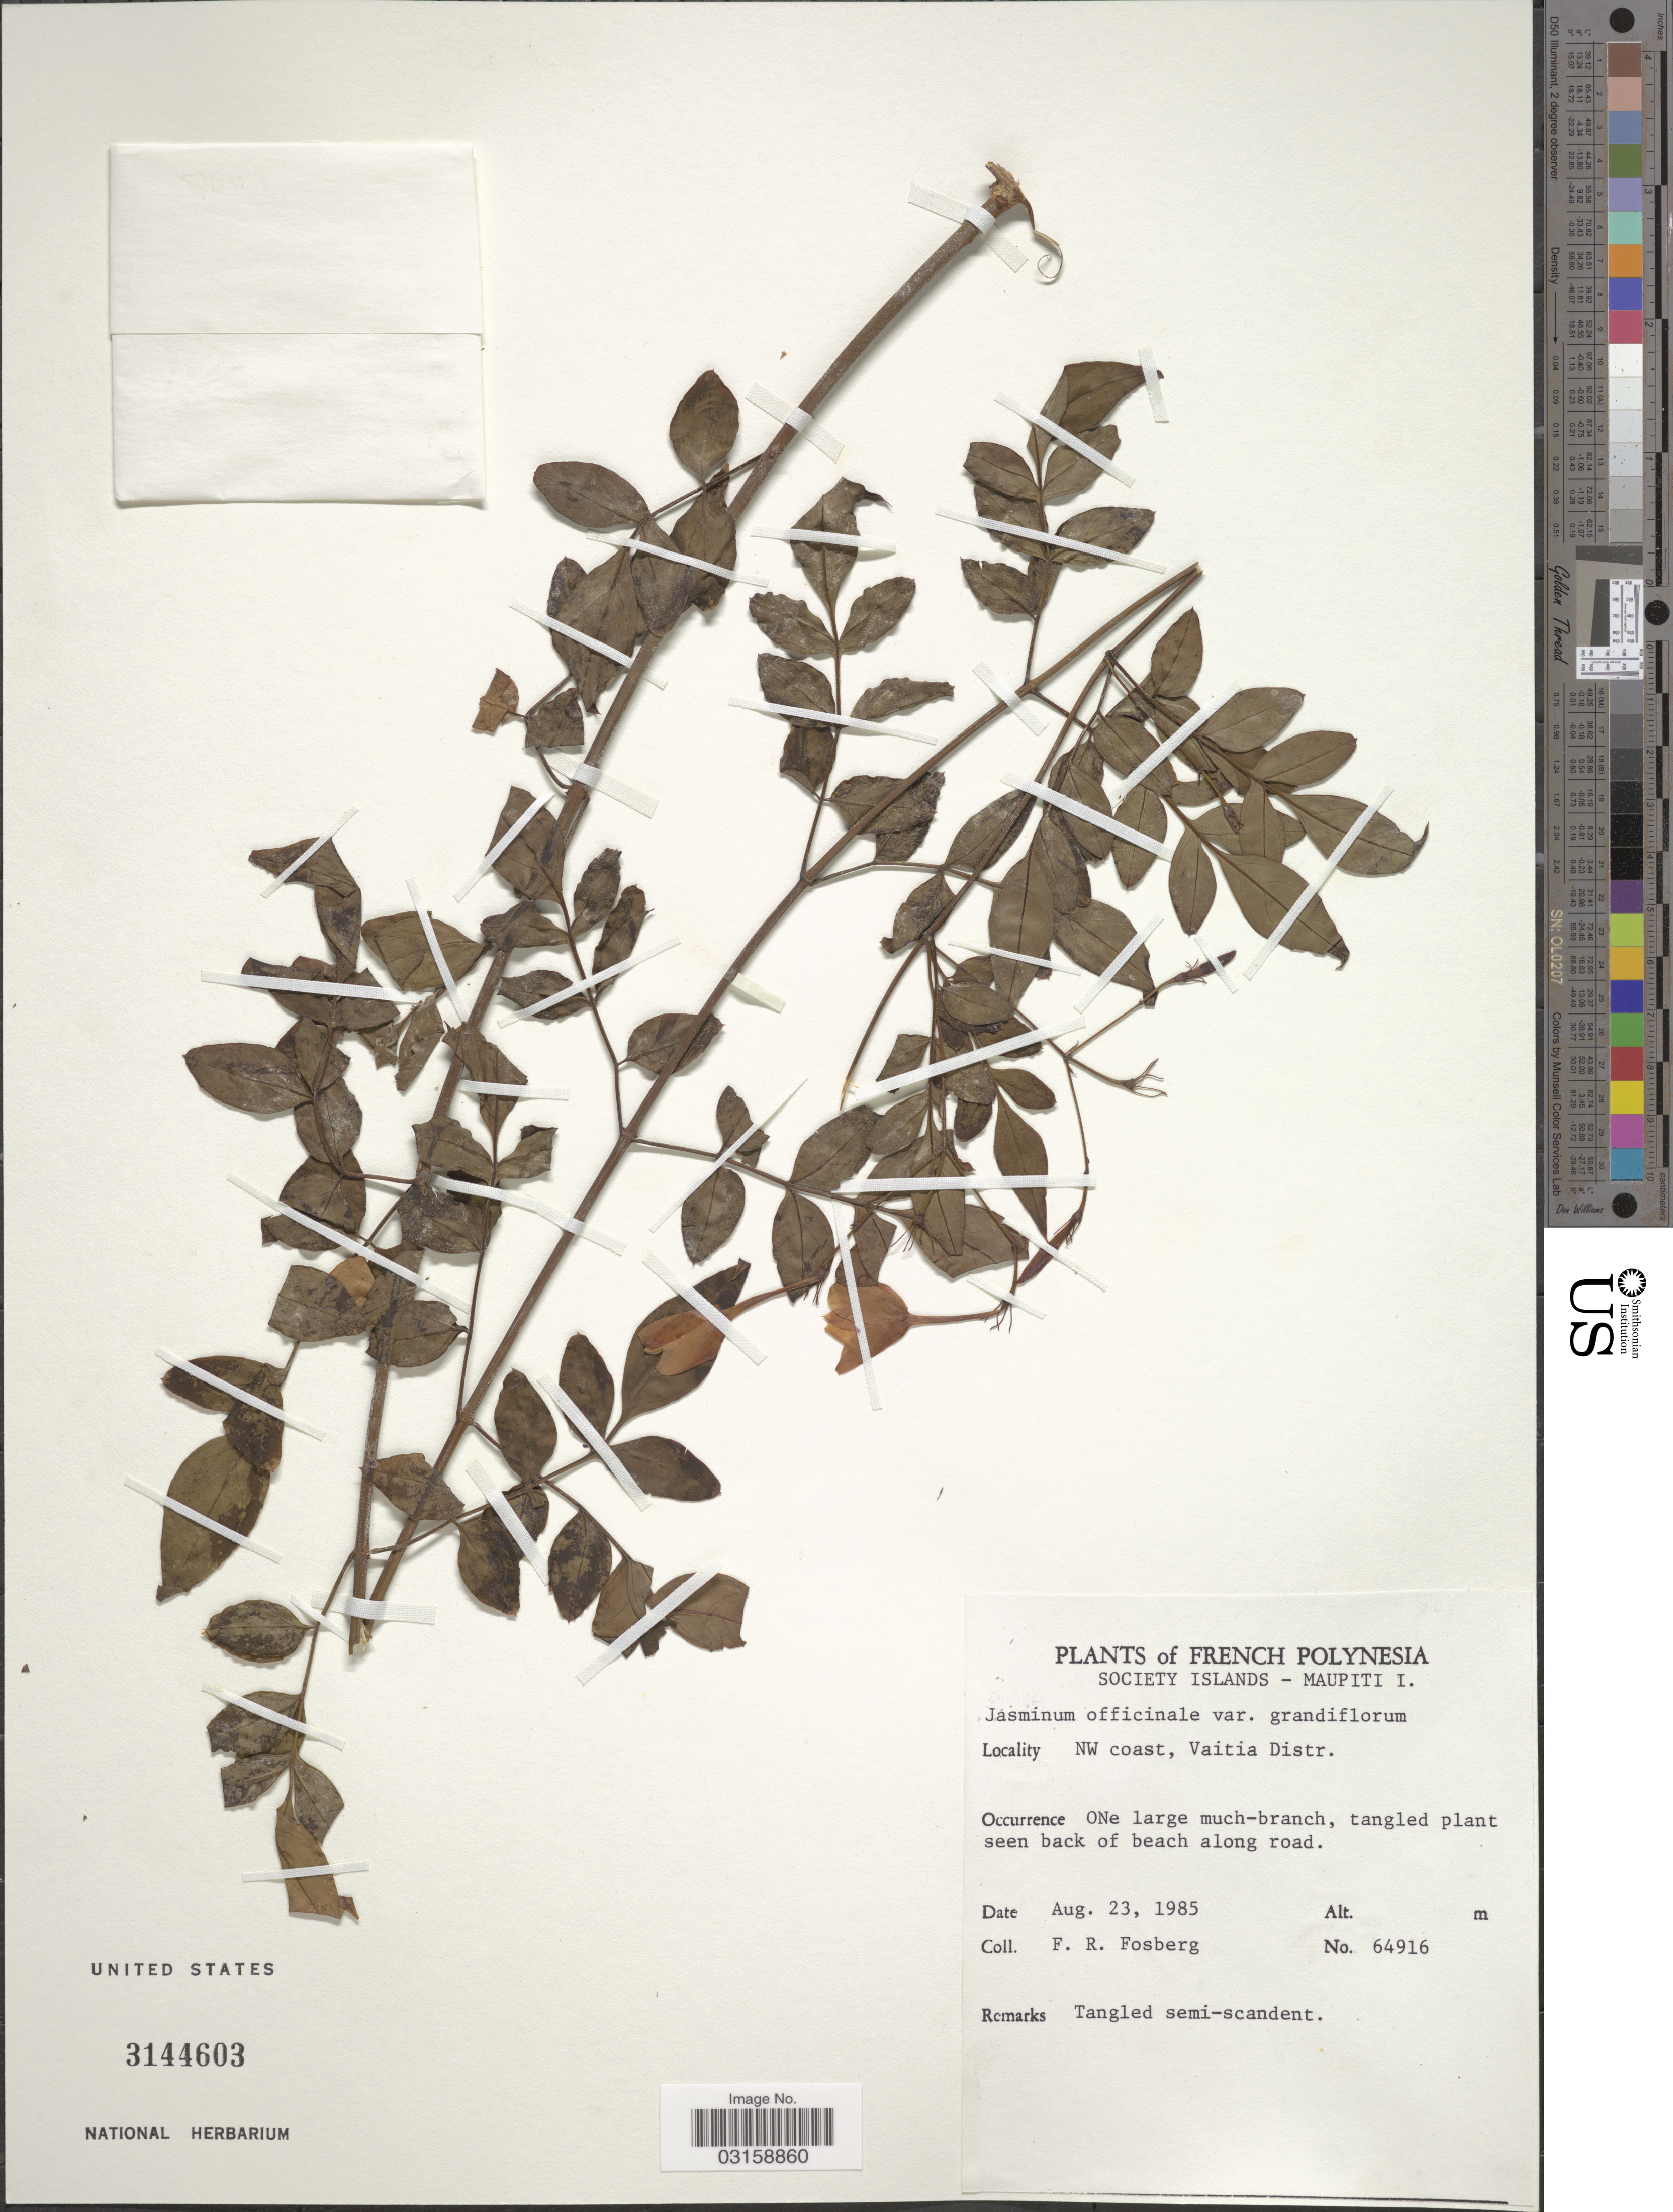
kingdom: Plantae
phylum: Tracheophyta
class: Magnoliopsida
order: Lamiales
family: Oleaceae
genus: Jasminum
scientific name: Jasminum officinale var. grandiflorum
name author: (L.) Stokes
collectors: F. R. Fosberg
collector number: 64916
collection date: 1985-08-23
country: French Polynesia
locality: Society Islands - Maupiti I. NW coast, Vaitia Distr.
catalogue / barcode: US 3144603